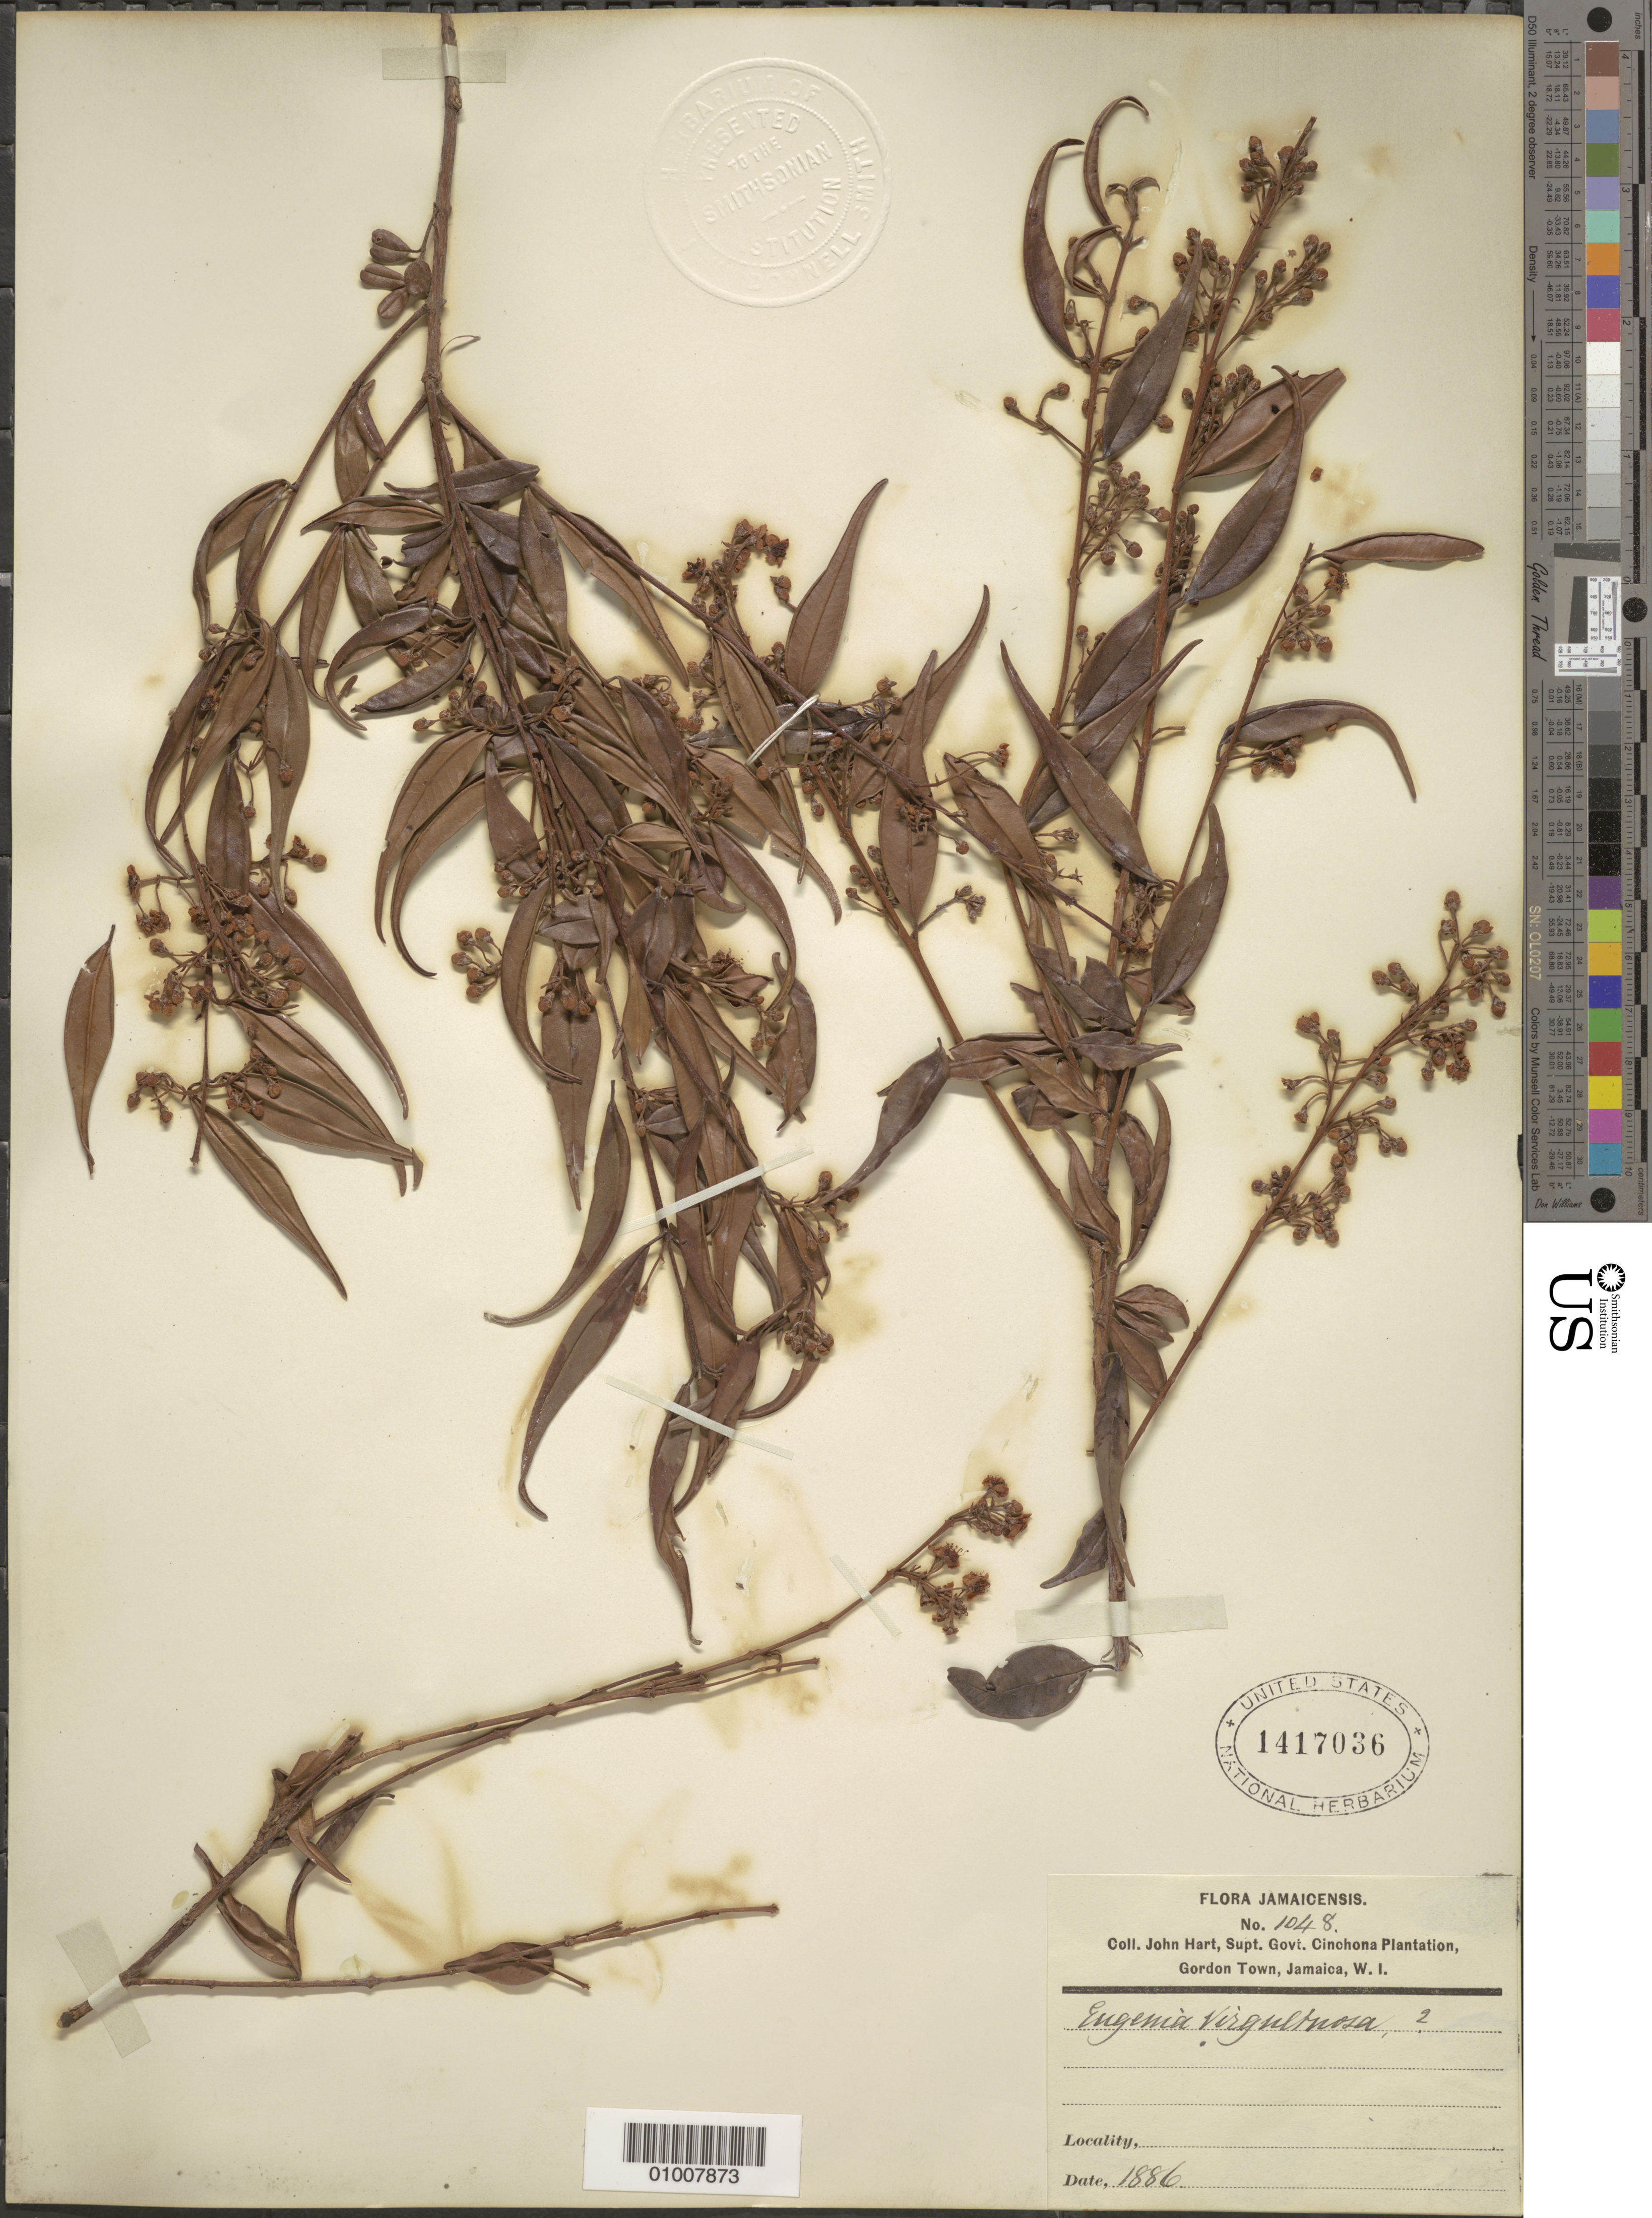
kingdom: Plantae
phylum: Tracheophyta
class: Magnoliopsida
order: Myrtales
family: Myrtaceae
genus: Eugenia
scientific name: Eugenia biflora var. virgultosa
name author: (Sw.) Krug & Urb.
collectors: J. Hart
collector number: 1048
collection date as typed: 1886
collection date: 1886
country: Jamaica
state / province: Saint Andrew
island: Jamaica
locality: Gordon Town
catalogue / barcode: US 1417036